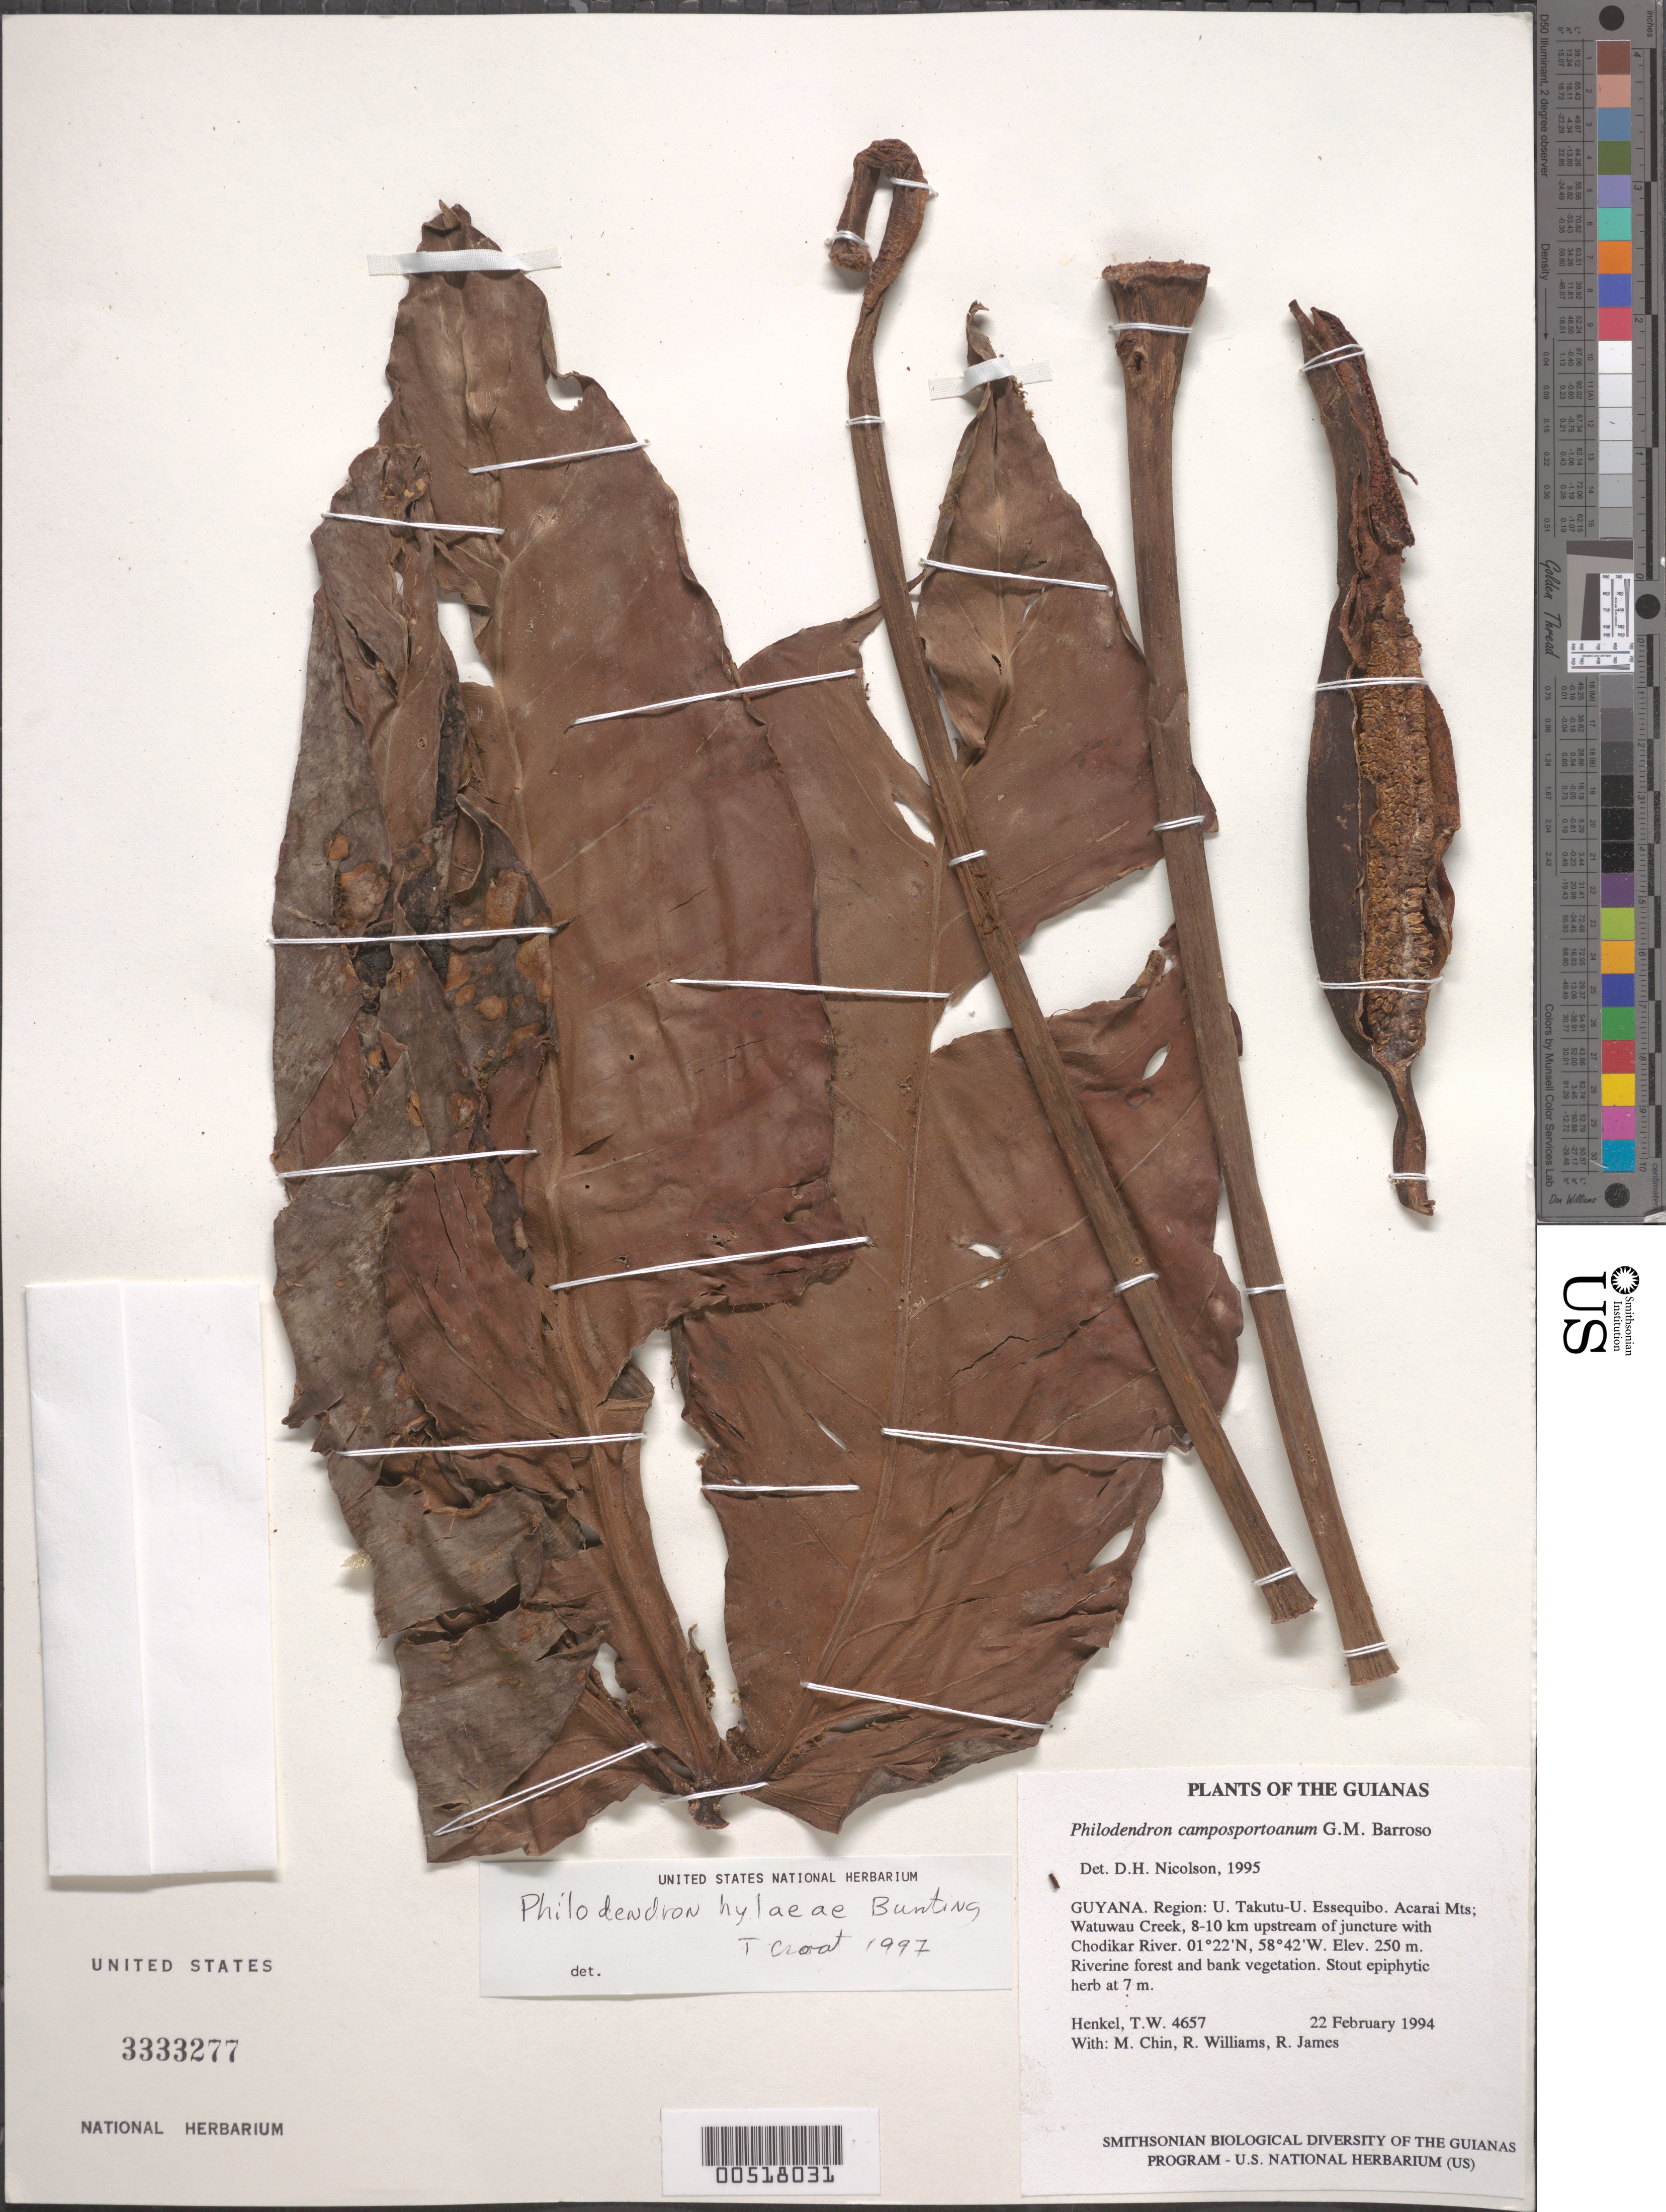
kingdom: Plantae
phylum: Tracheophyta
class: Liliopsida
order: Alismatales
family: Araceae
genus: Philodendron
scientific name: Philodendron hylaeae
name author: G.S. Bunting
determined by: Nicolson, Dan H.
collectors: T. Henkel, M. Chin, R. Williams & R. James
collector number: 4657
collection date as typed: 22 February 1994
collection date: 1994-02-22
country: Guyana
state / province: U. Takutu-U. Essequibo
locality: Acarai Mts; Watuwau Creek, 8-10 km upstream of juncture with Chodikar River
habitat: Riverine forest and bank vegetation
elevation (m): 250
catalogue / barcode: US 3333277